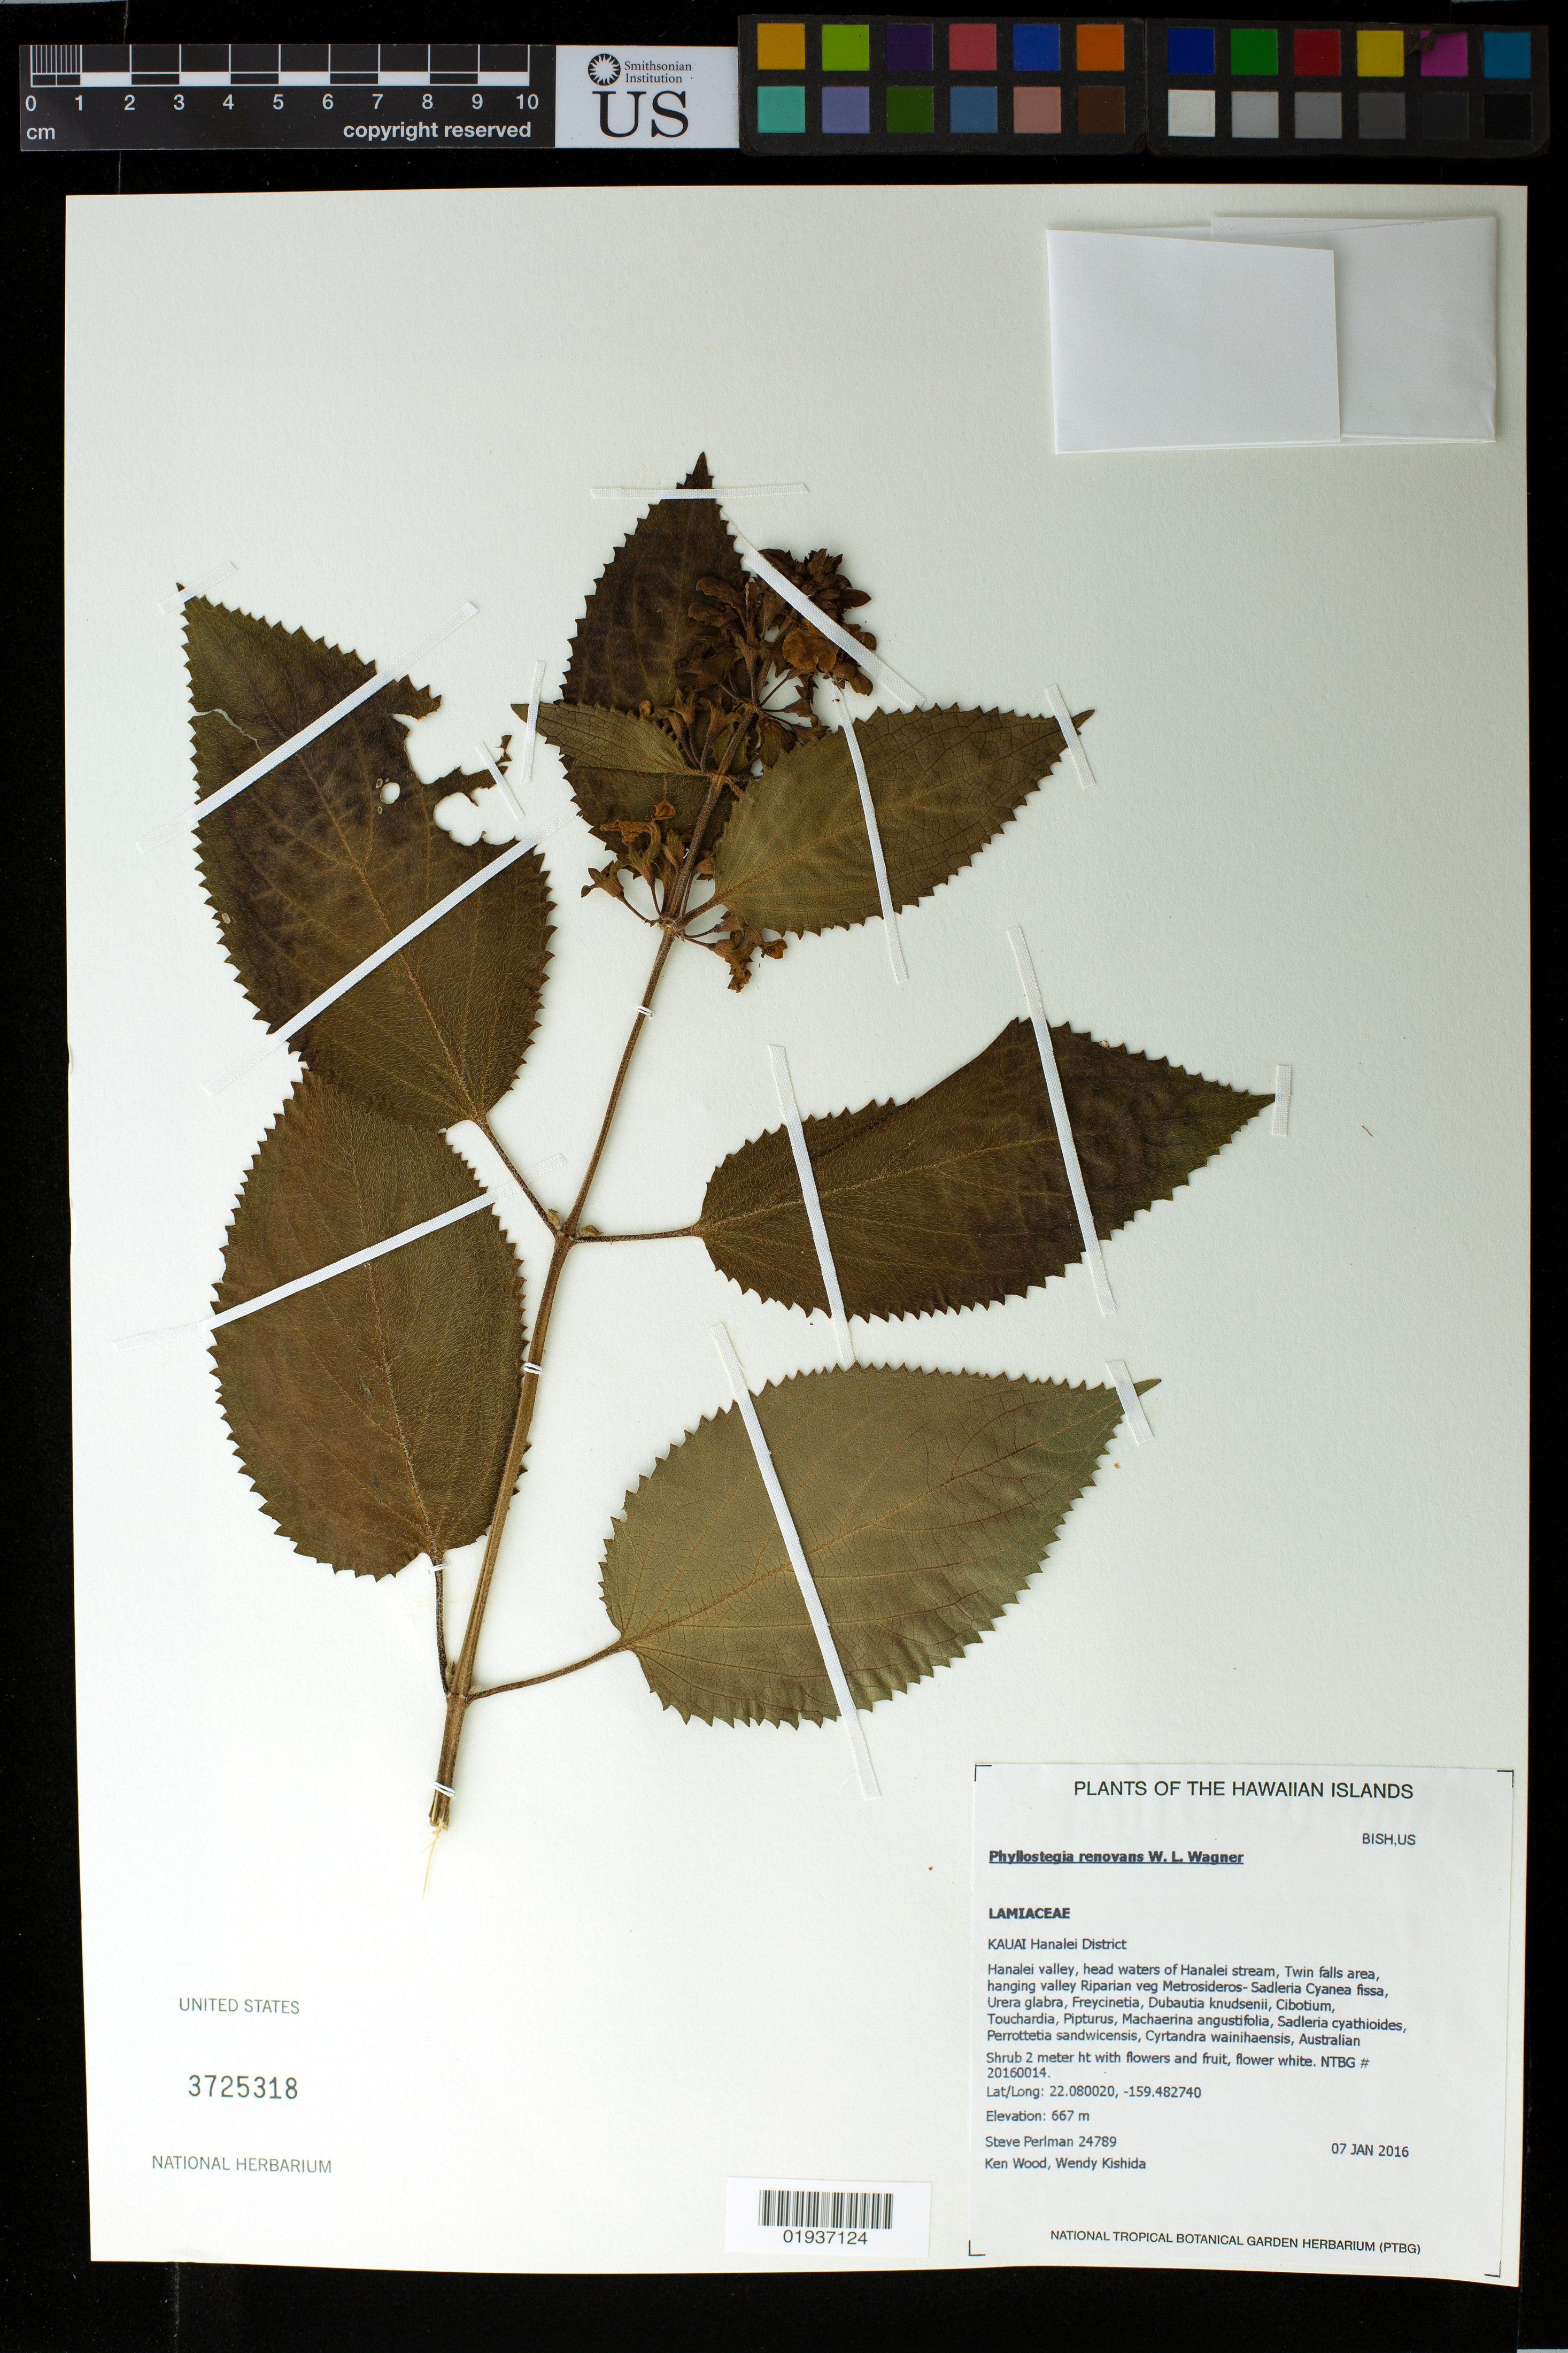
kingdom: Plantae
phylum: Tracheophyta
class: Magnoliopsida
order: Lamiales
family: Lamiaceae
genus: Phyllostegia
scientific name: Phyllostegia renovans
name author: W.L. Wagner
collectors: S. P. Perlman, K. R. Wood & W. Kishida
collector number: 24789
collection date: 2016-01-07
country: United States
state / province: Hawaii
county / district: Kauai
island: Kaua'i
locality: Hanalei District, Hanalei Valley, headwaters of Hanalei Stream, twin falls area, hanging valley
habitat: Riparian vegetation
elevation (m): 667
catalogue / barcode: US 3725318